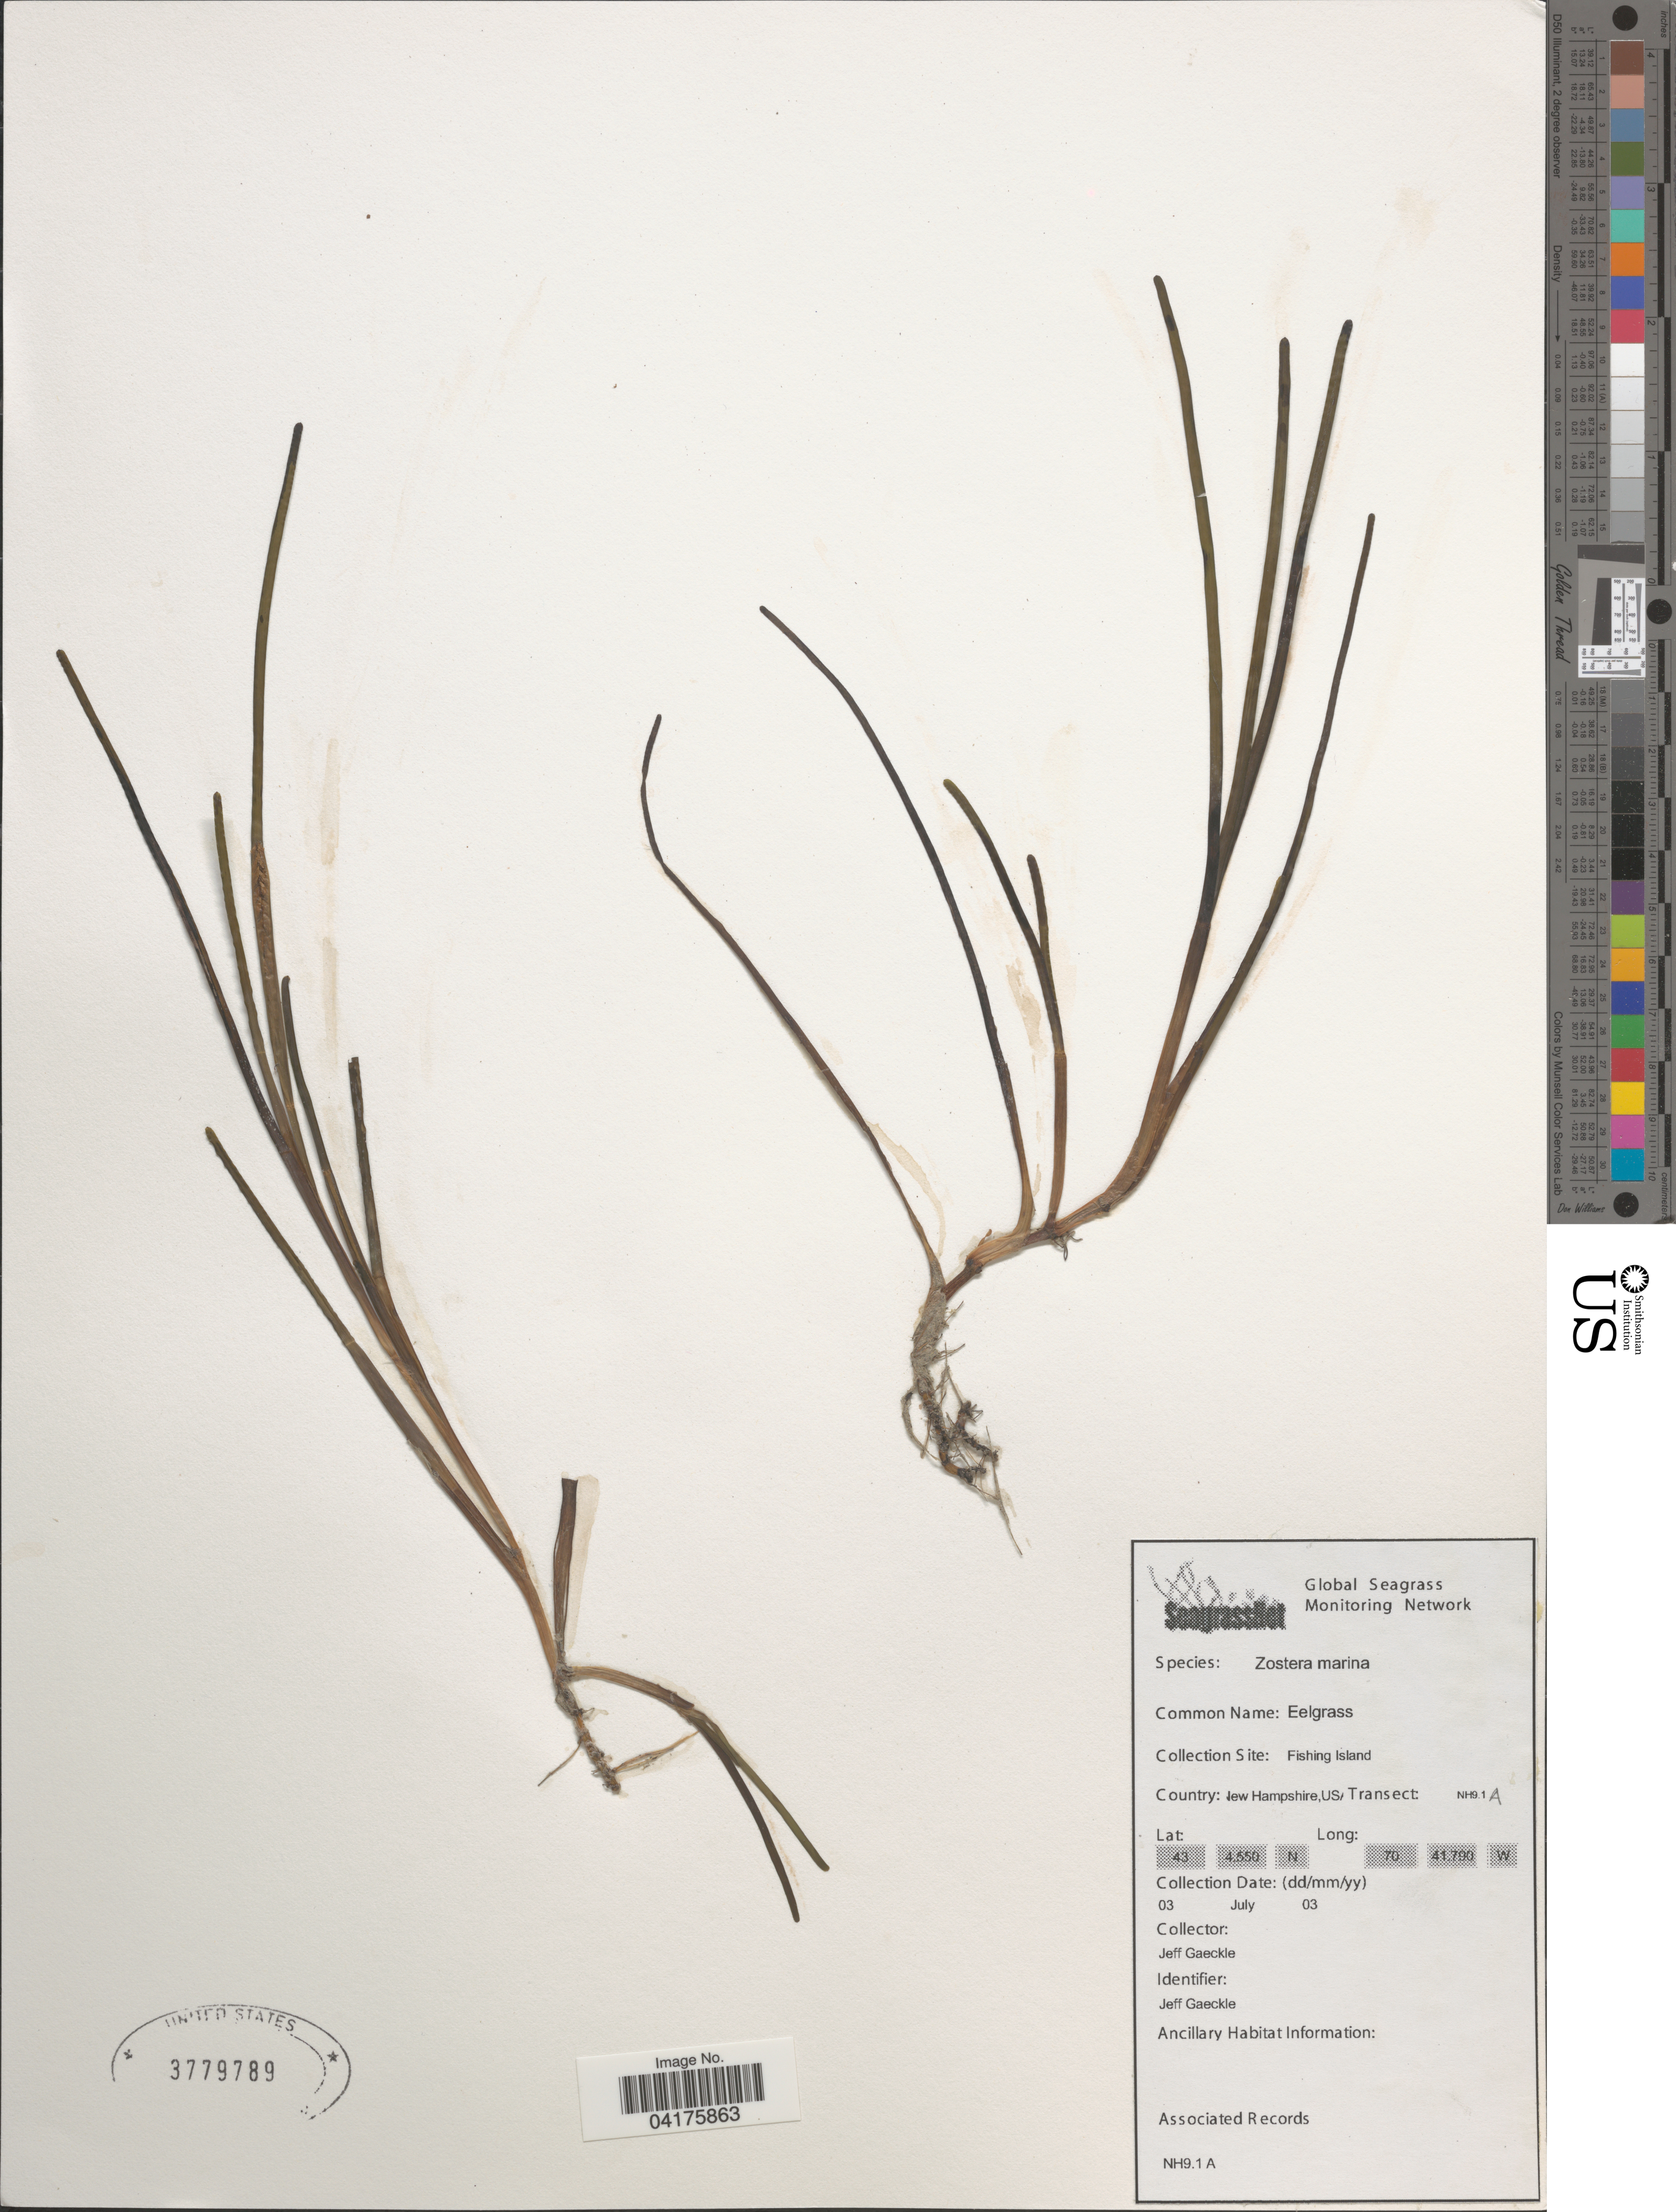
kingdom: Plantae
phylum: Tracheophyta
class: Liliopsida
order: Alismatales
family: Zosteraceae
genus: Zostera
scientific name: Zostera marina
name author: L.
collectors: J. Gaeckle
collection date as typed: Transcribed d/m/y: 3/7/3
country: United States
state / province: New Hampshire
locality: Fishing Island.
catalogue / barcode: US 3779789